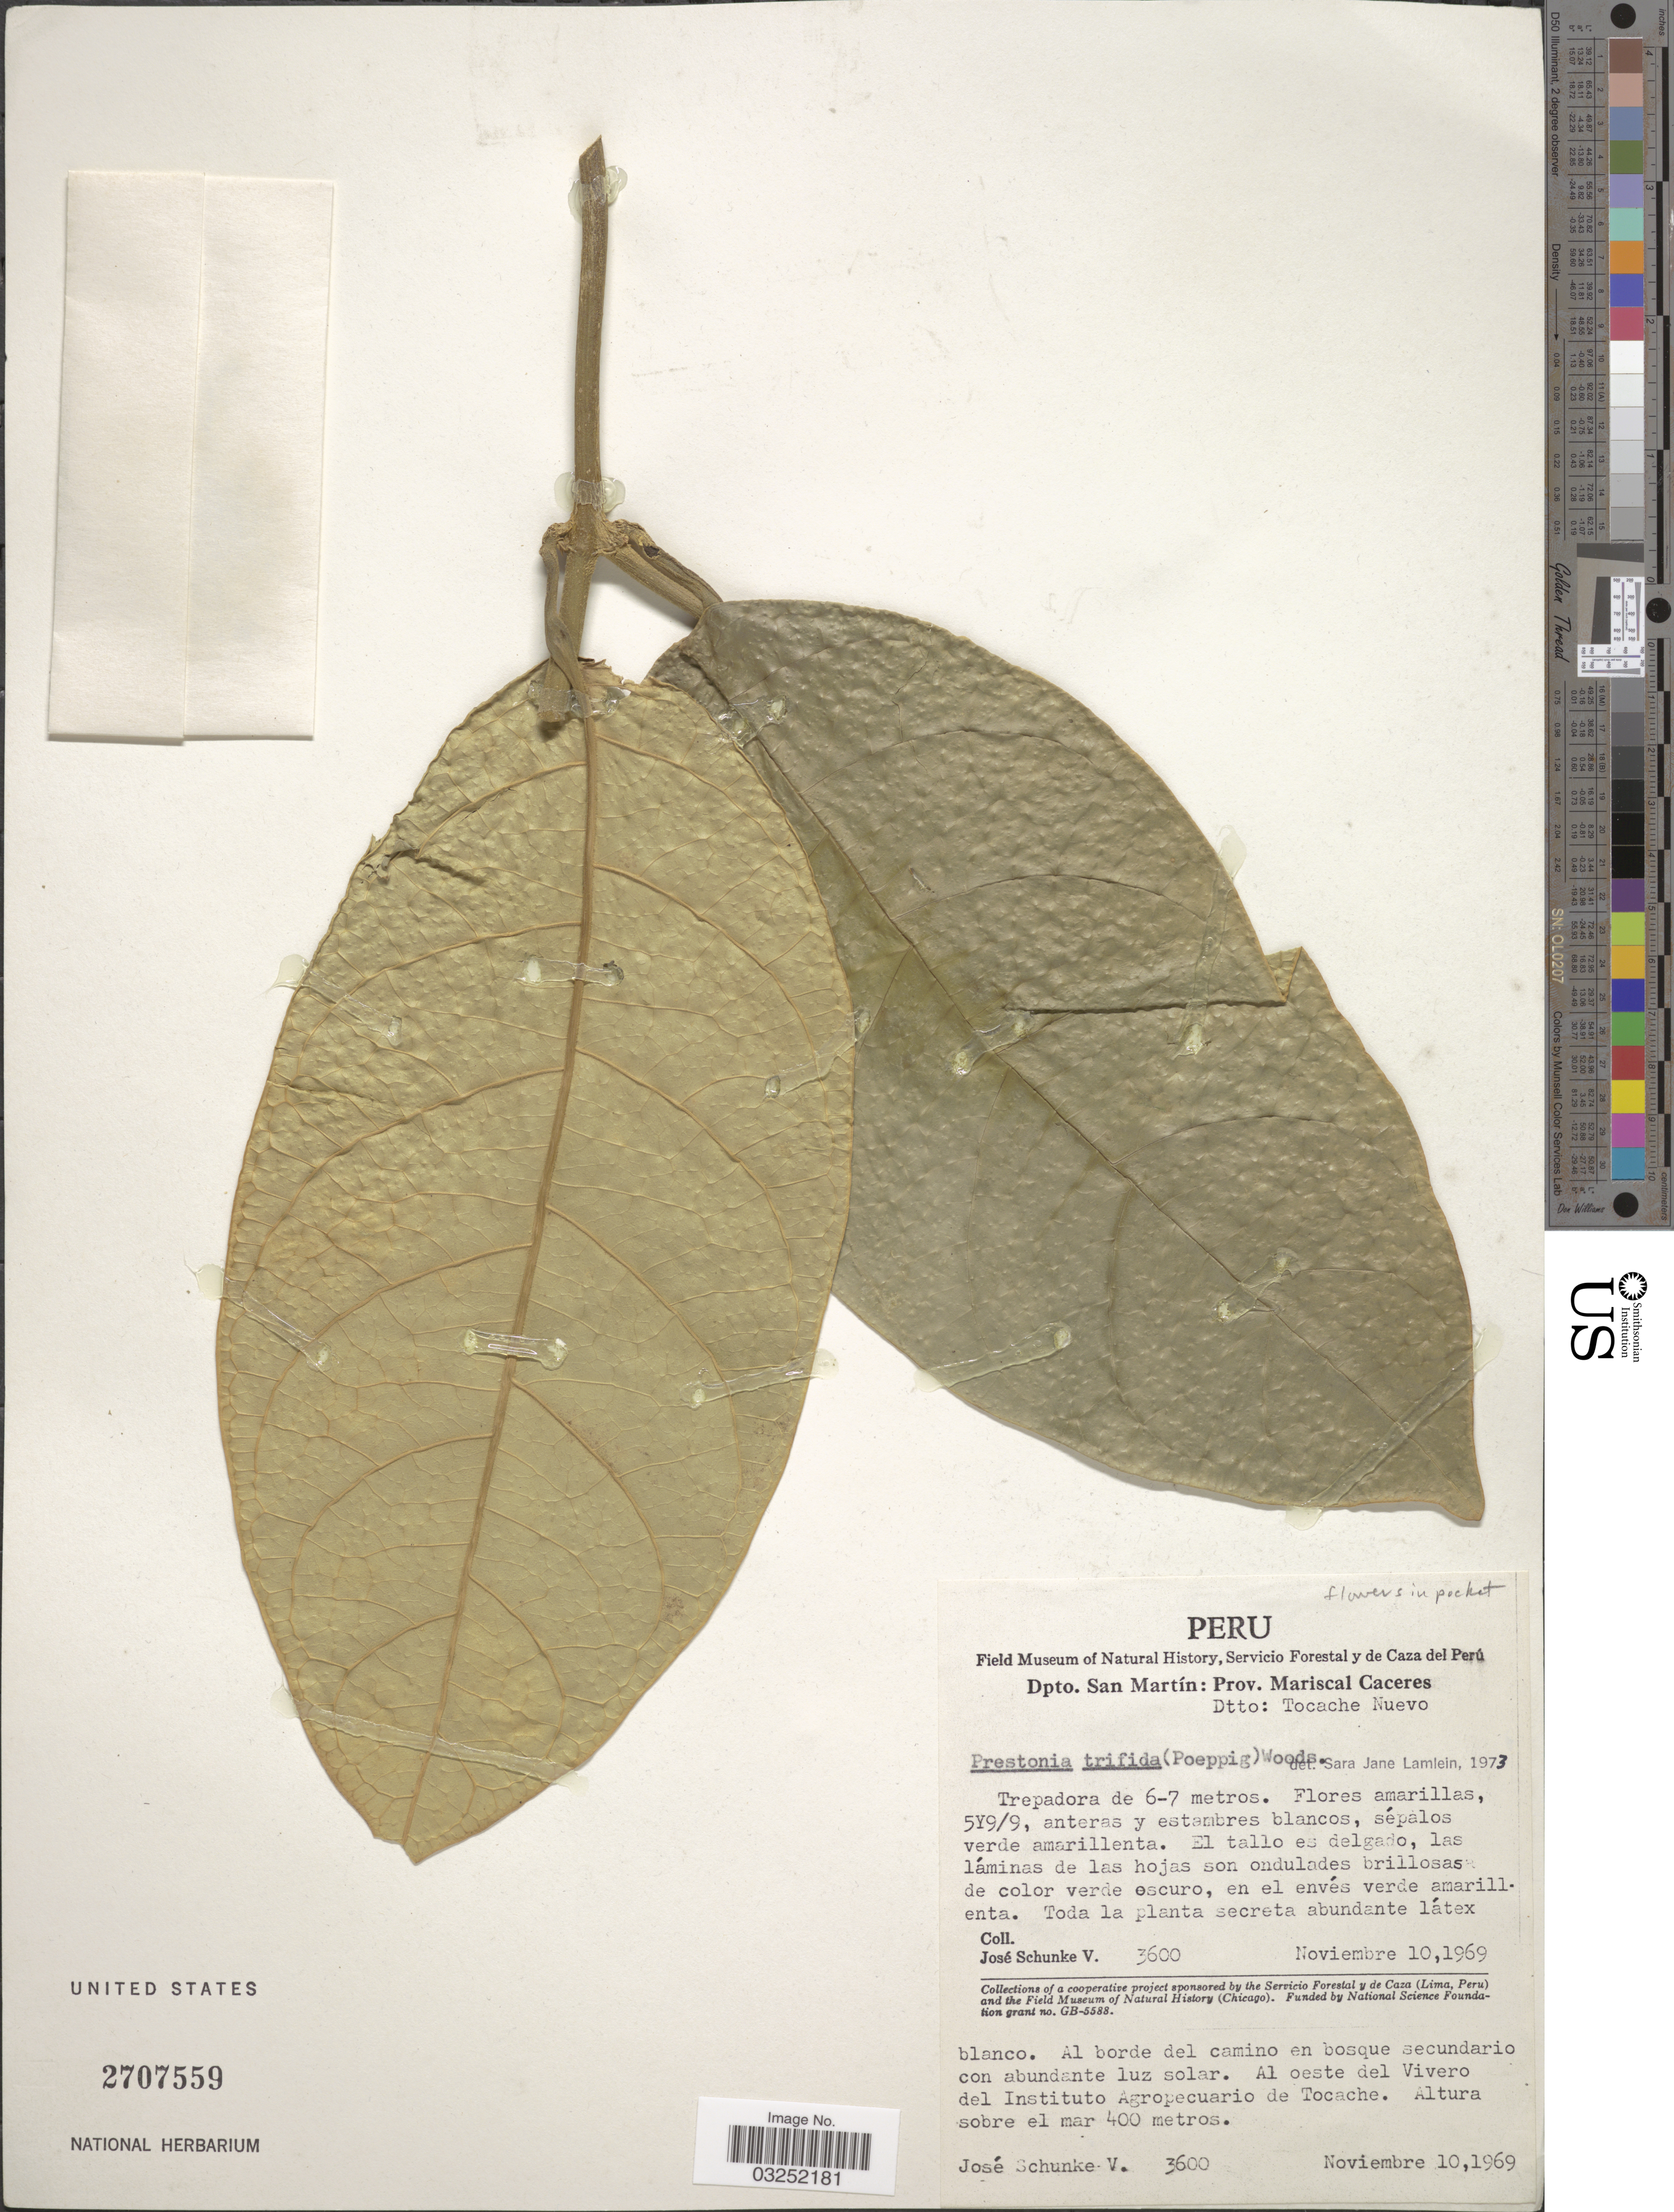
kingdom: Plantae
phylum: Tracheophyta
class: Magnoliopsida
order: Gentianales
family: Apocynaceae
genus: Prestonia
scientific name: Prestonia trifida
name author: (Poepp.) Woodson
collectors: J. Schunke Vigo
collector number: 3600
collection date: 1969-11-10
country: Peru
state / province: San Martín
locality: Dpto. San Martín: Prov. Mariscal Caceres, Dtto. Tocache Nuevo, Trepadora de 6-7 metros, Al borde del camino en bosque secundario con abundante luz solar, Al oeste del Vivero del Istituto Agropecuario de Tocache.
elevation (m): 400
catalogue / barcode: US 2707559